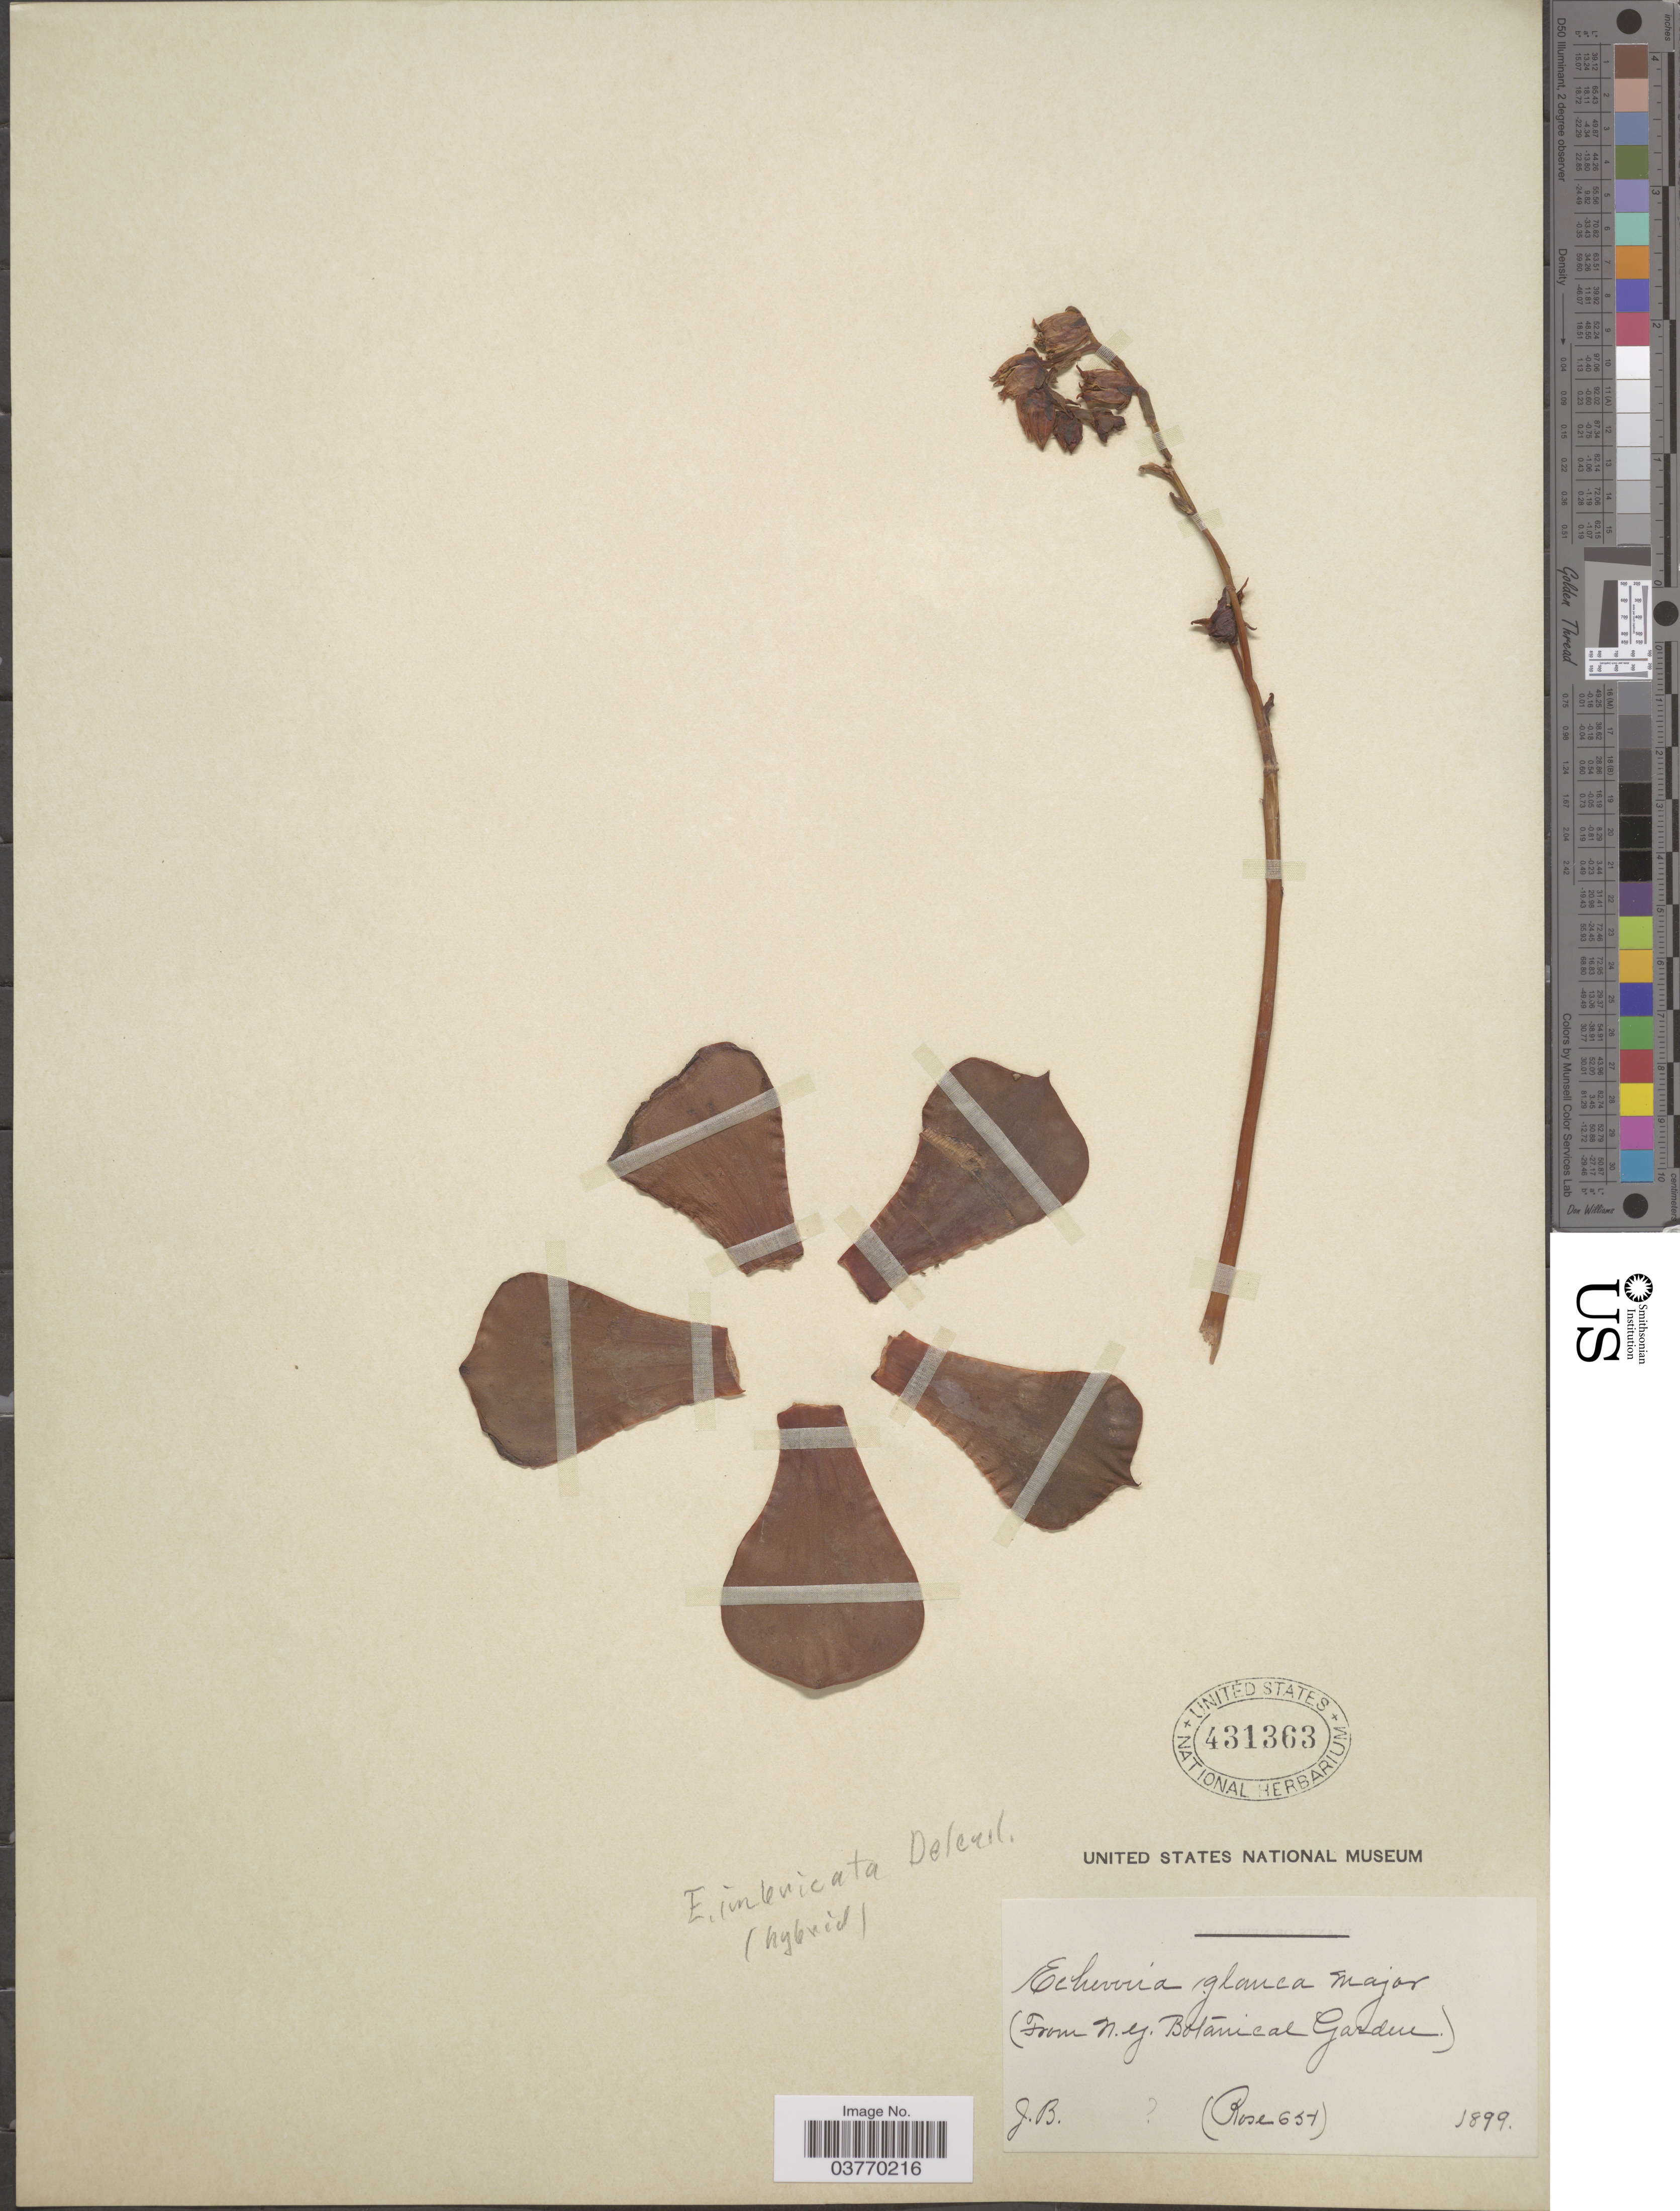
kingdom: Plantae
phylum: Tracheophyta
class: Magnoliopsida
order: Saxifragales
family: Crassulaceae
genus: Echeveria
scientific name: Echeveria x imbricata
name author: Deleuil ex É. Morren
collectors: J. B.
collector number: Rose651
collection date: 1899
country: United States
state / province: New York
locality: N.Y. Botanical Garden.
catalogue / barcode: US 431363